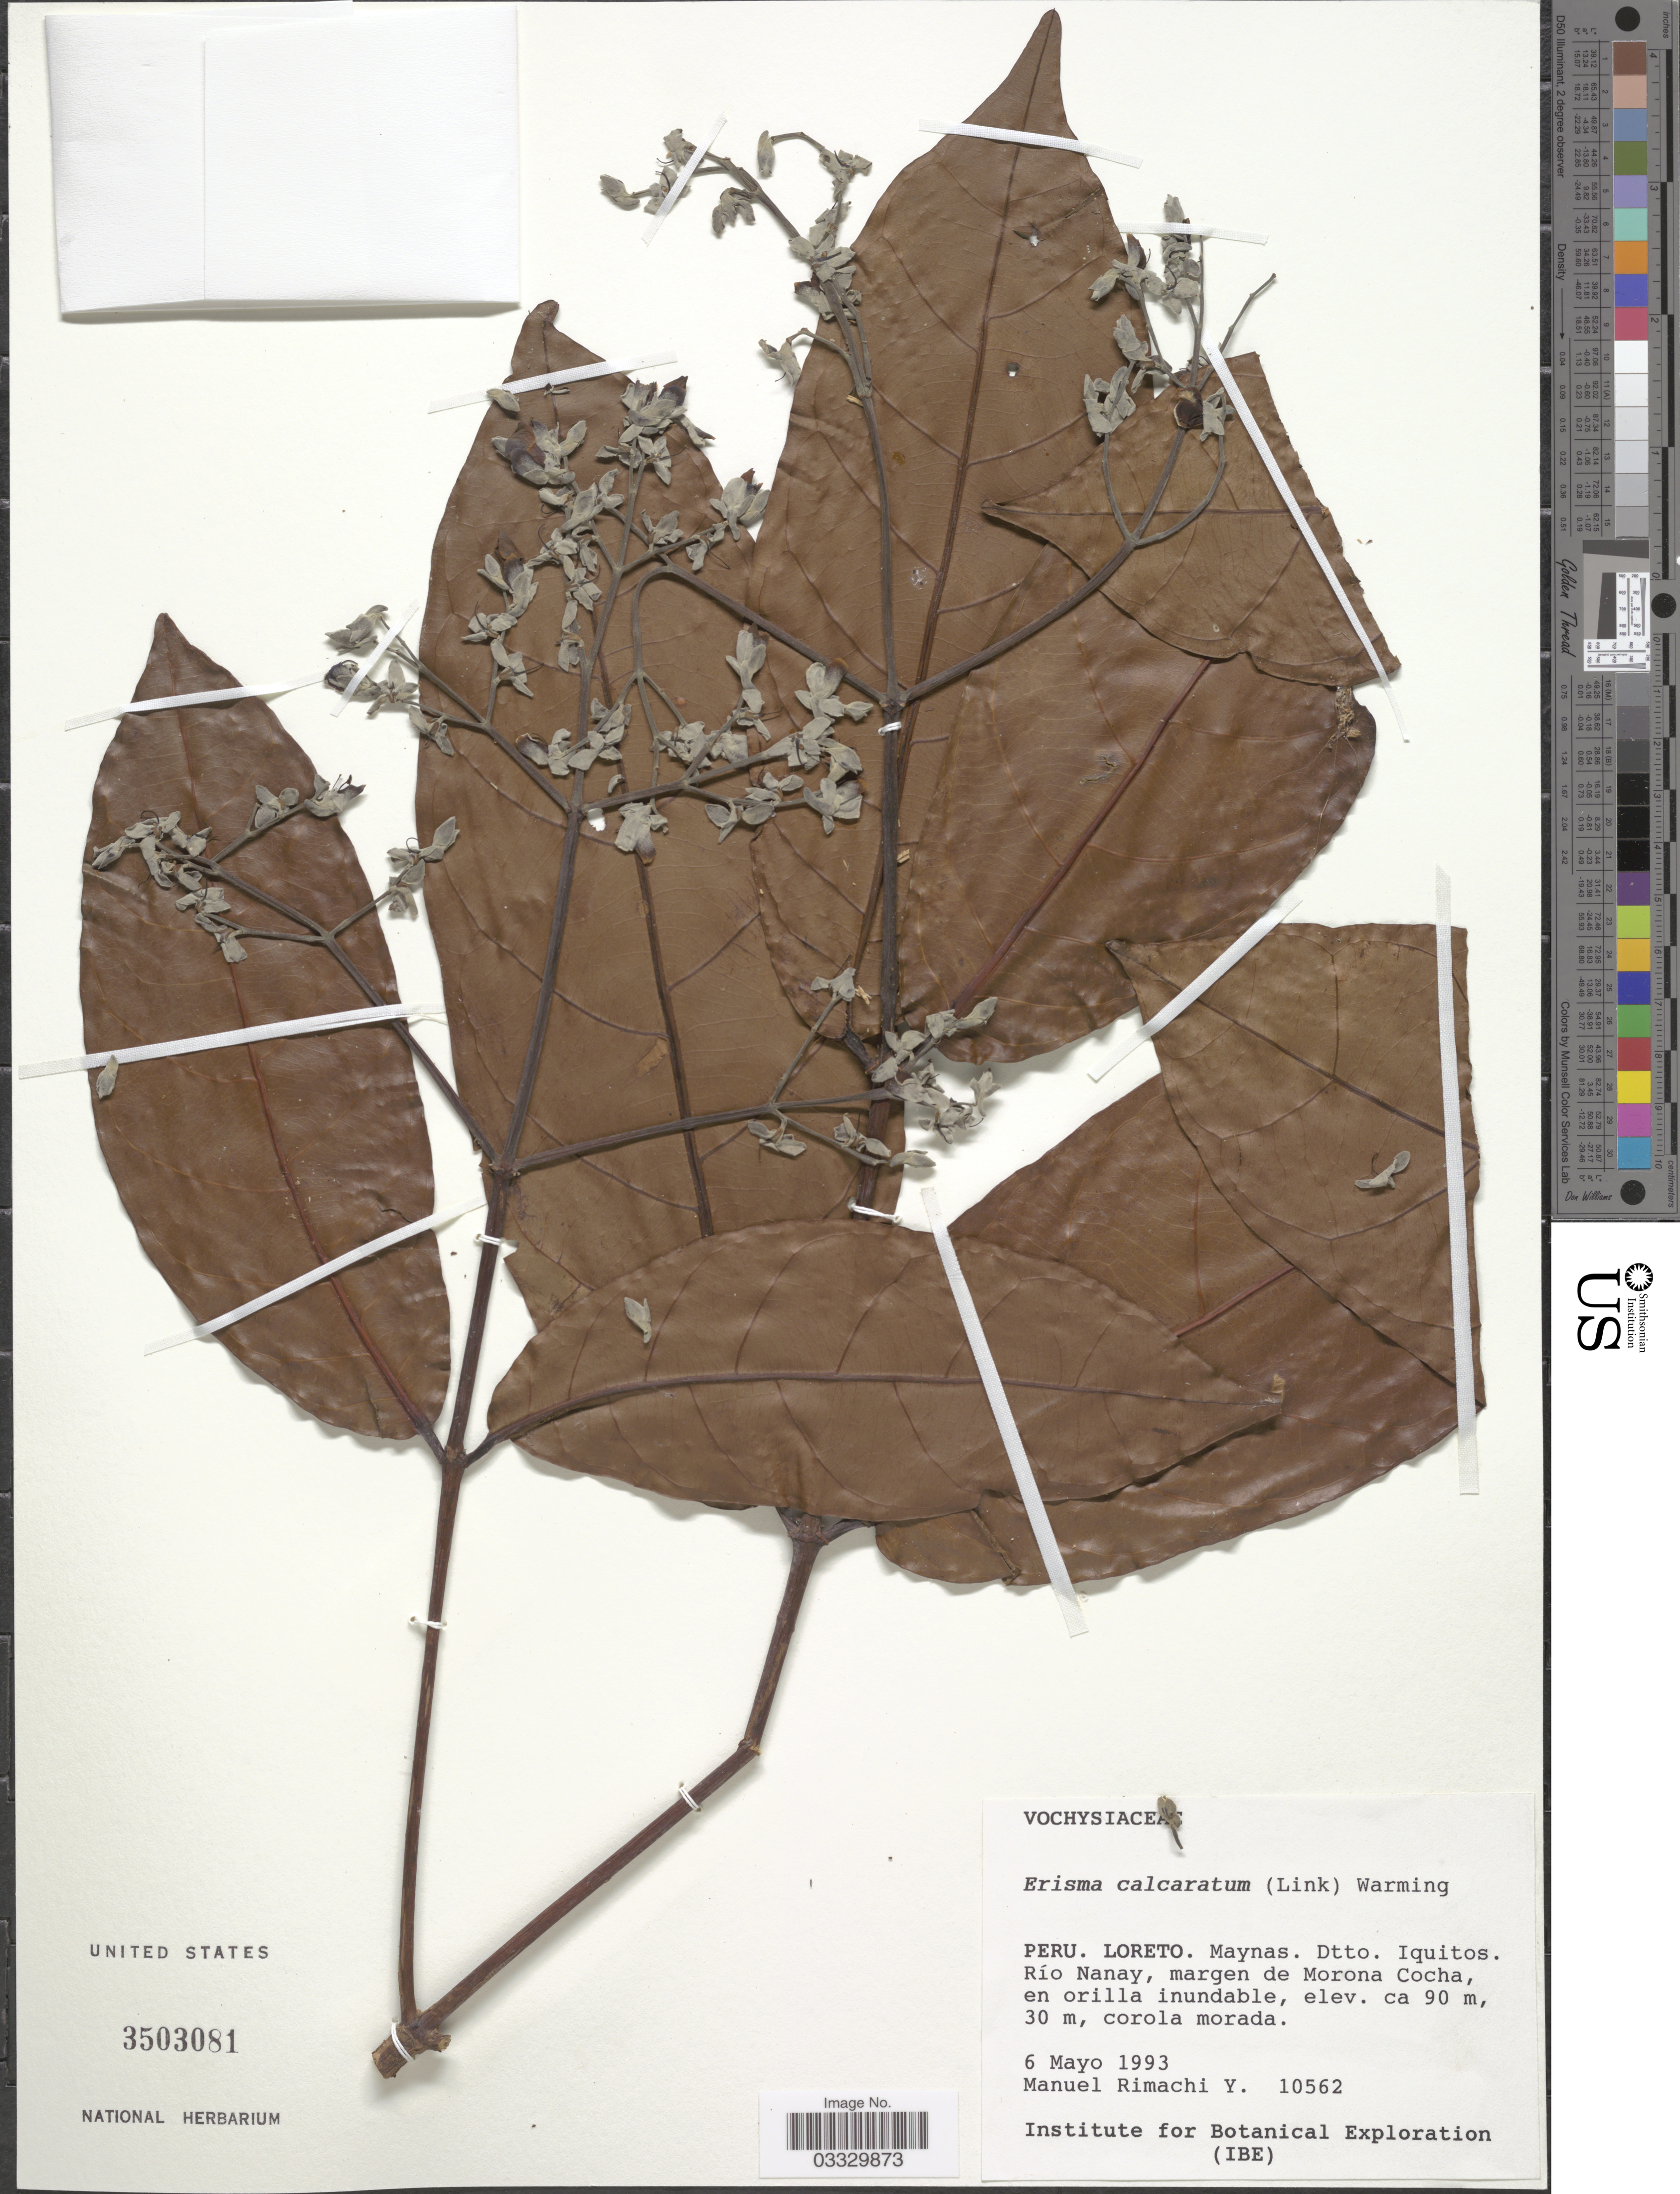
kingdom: Plantae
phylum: Tracheophyta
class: Magnoliopsida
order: Myrtales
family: Vochysiaceae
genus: Erisma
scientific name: Erisma calcaratum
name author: (Link) Warm.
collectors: M. Rimachi Y.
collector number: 10562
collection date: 1993-05-06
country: Peru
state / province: Loreto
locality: Maynas. Dtto. Iquitos. Río Nanay, margen de Morona Cocha, en orilla inundable.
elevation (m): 90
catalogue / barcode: US 3503081